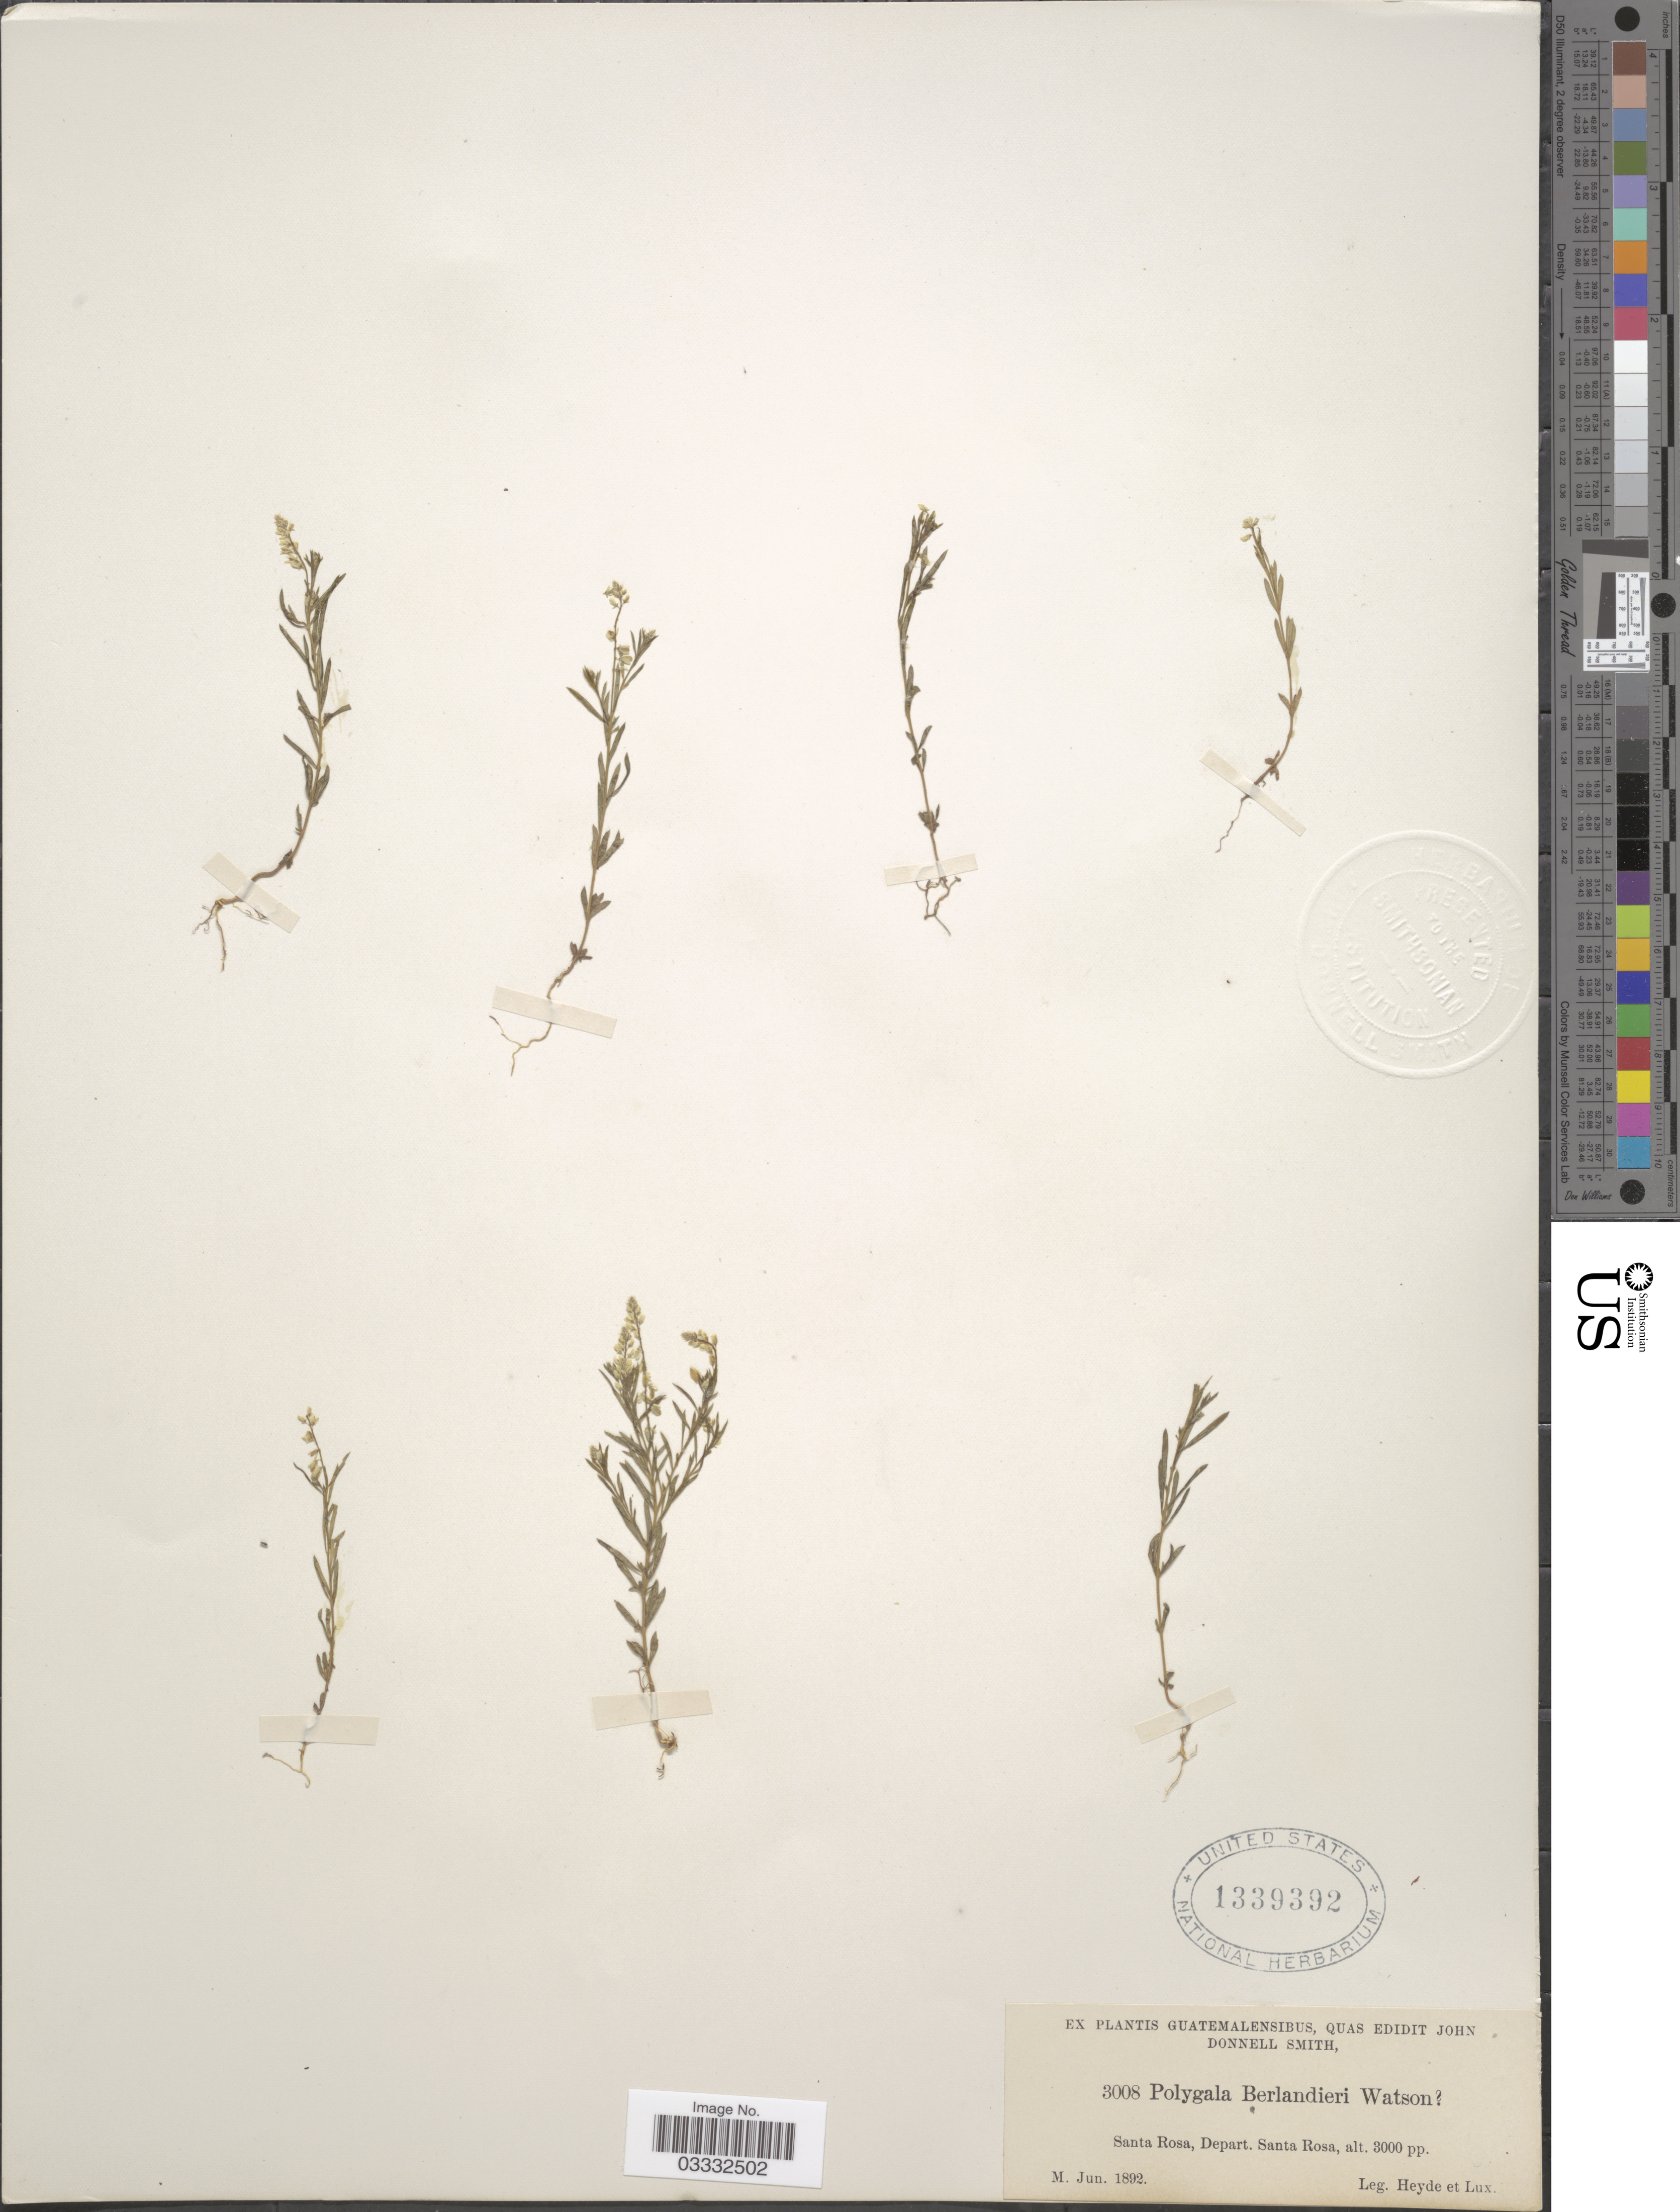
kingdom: Plantae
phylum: Tracheophyta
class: Magnoliopsida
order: Fabales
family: Polygalaceae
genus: Polygala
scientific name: Polygala berlandieri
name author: S. Watson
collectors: Heyde & Lux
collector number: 3008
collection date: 1892-06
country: Guatemala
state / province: Santa Rosa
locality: Santa Rosa, Depart. Santa Rosa.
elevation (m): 914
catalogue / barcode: US 1339392